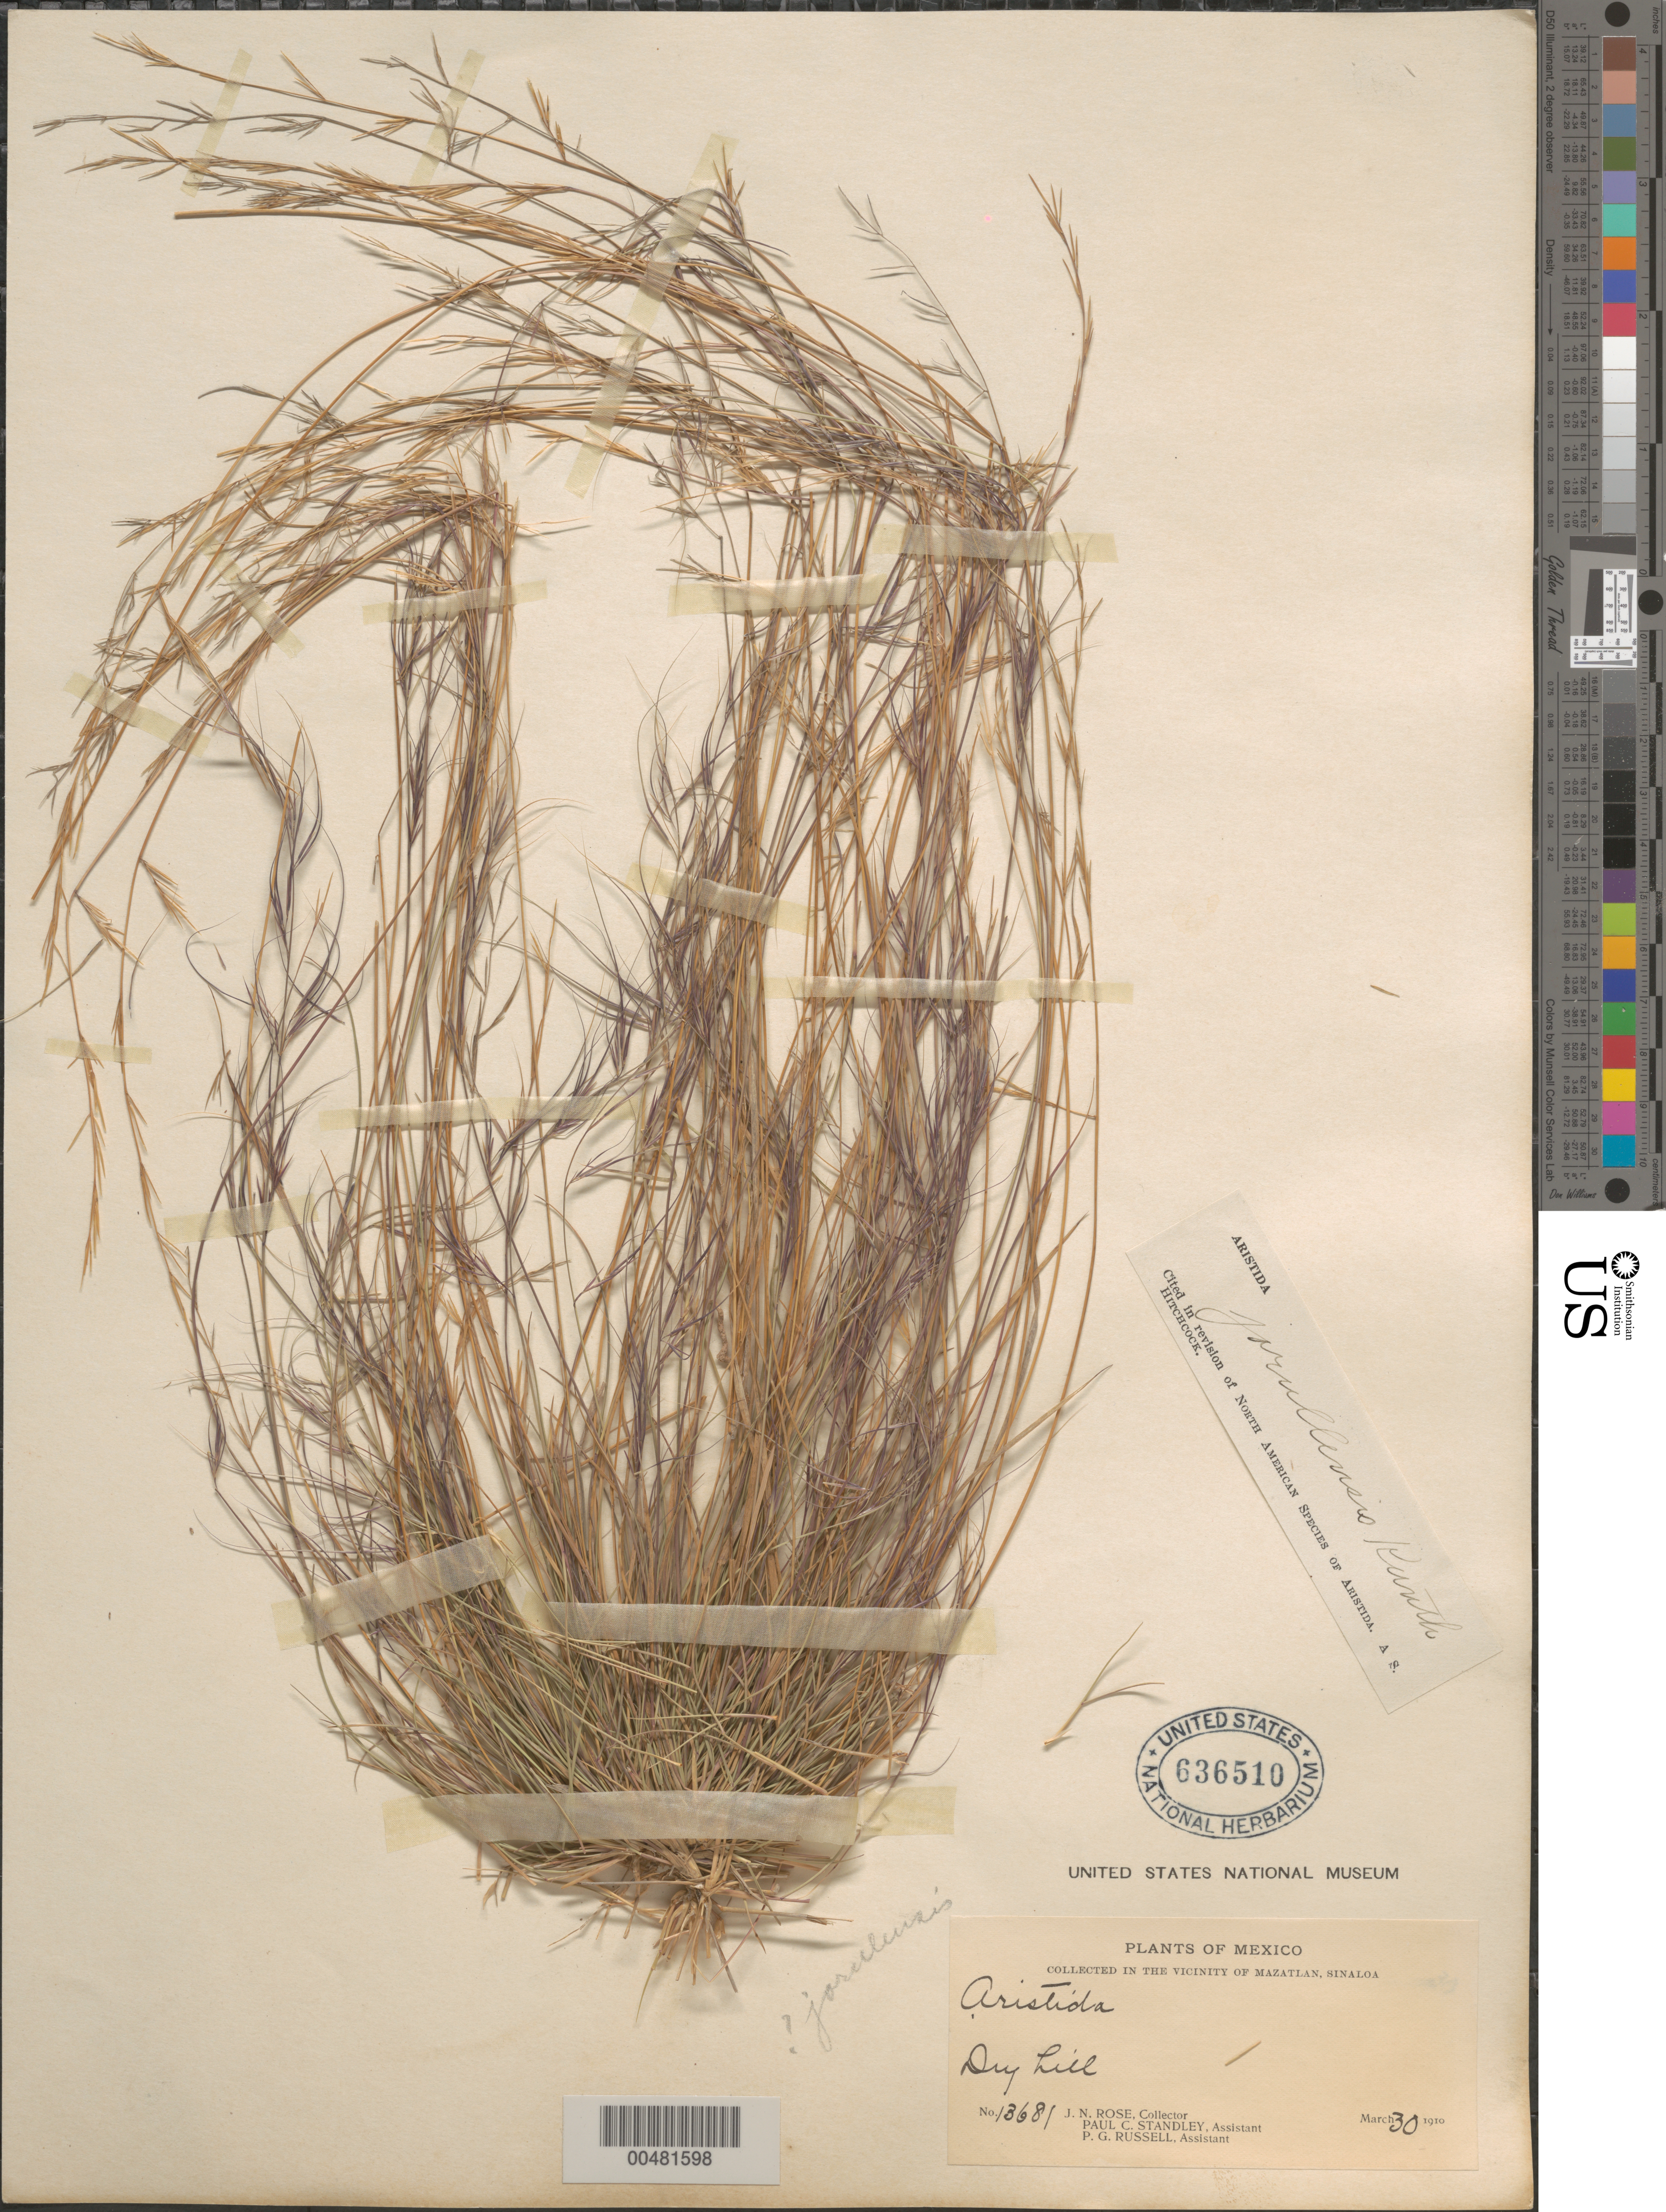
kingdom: Plantae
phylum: Tracheophyta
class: Liliopsida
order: Poales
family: Poaceae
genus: Aristida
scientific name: Aristida jorullensis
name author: Kunth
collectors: J. N. Rose, P. C. Standley & P. G. Russell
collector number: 13681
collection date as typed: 30 Mar 1910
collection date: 1910-03-30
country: Mexico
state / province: Sinaloa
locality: Vicinity of Mazatlan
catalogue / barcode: US 636510